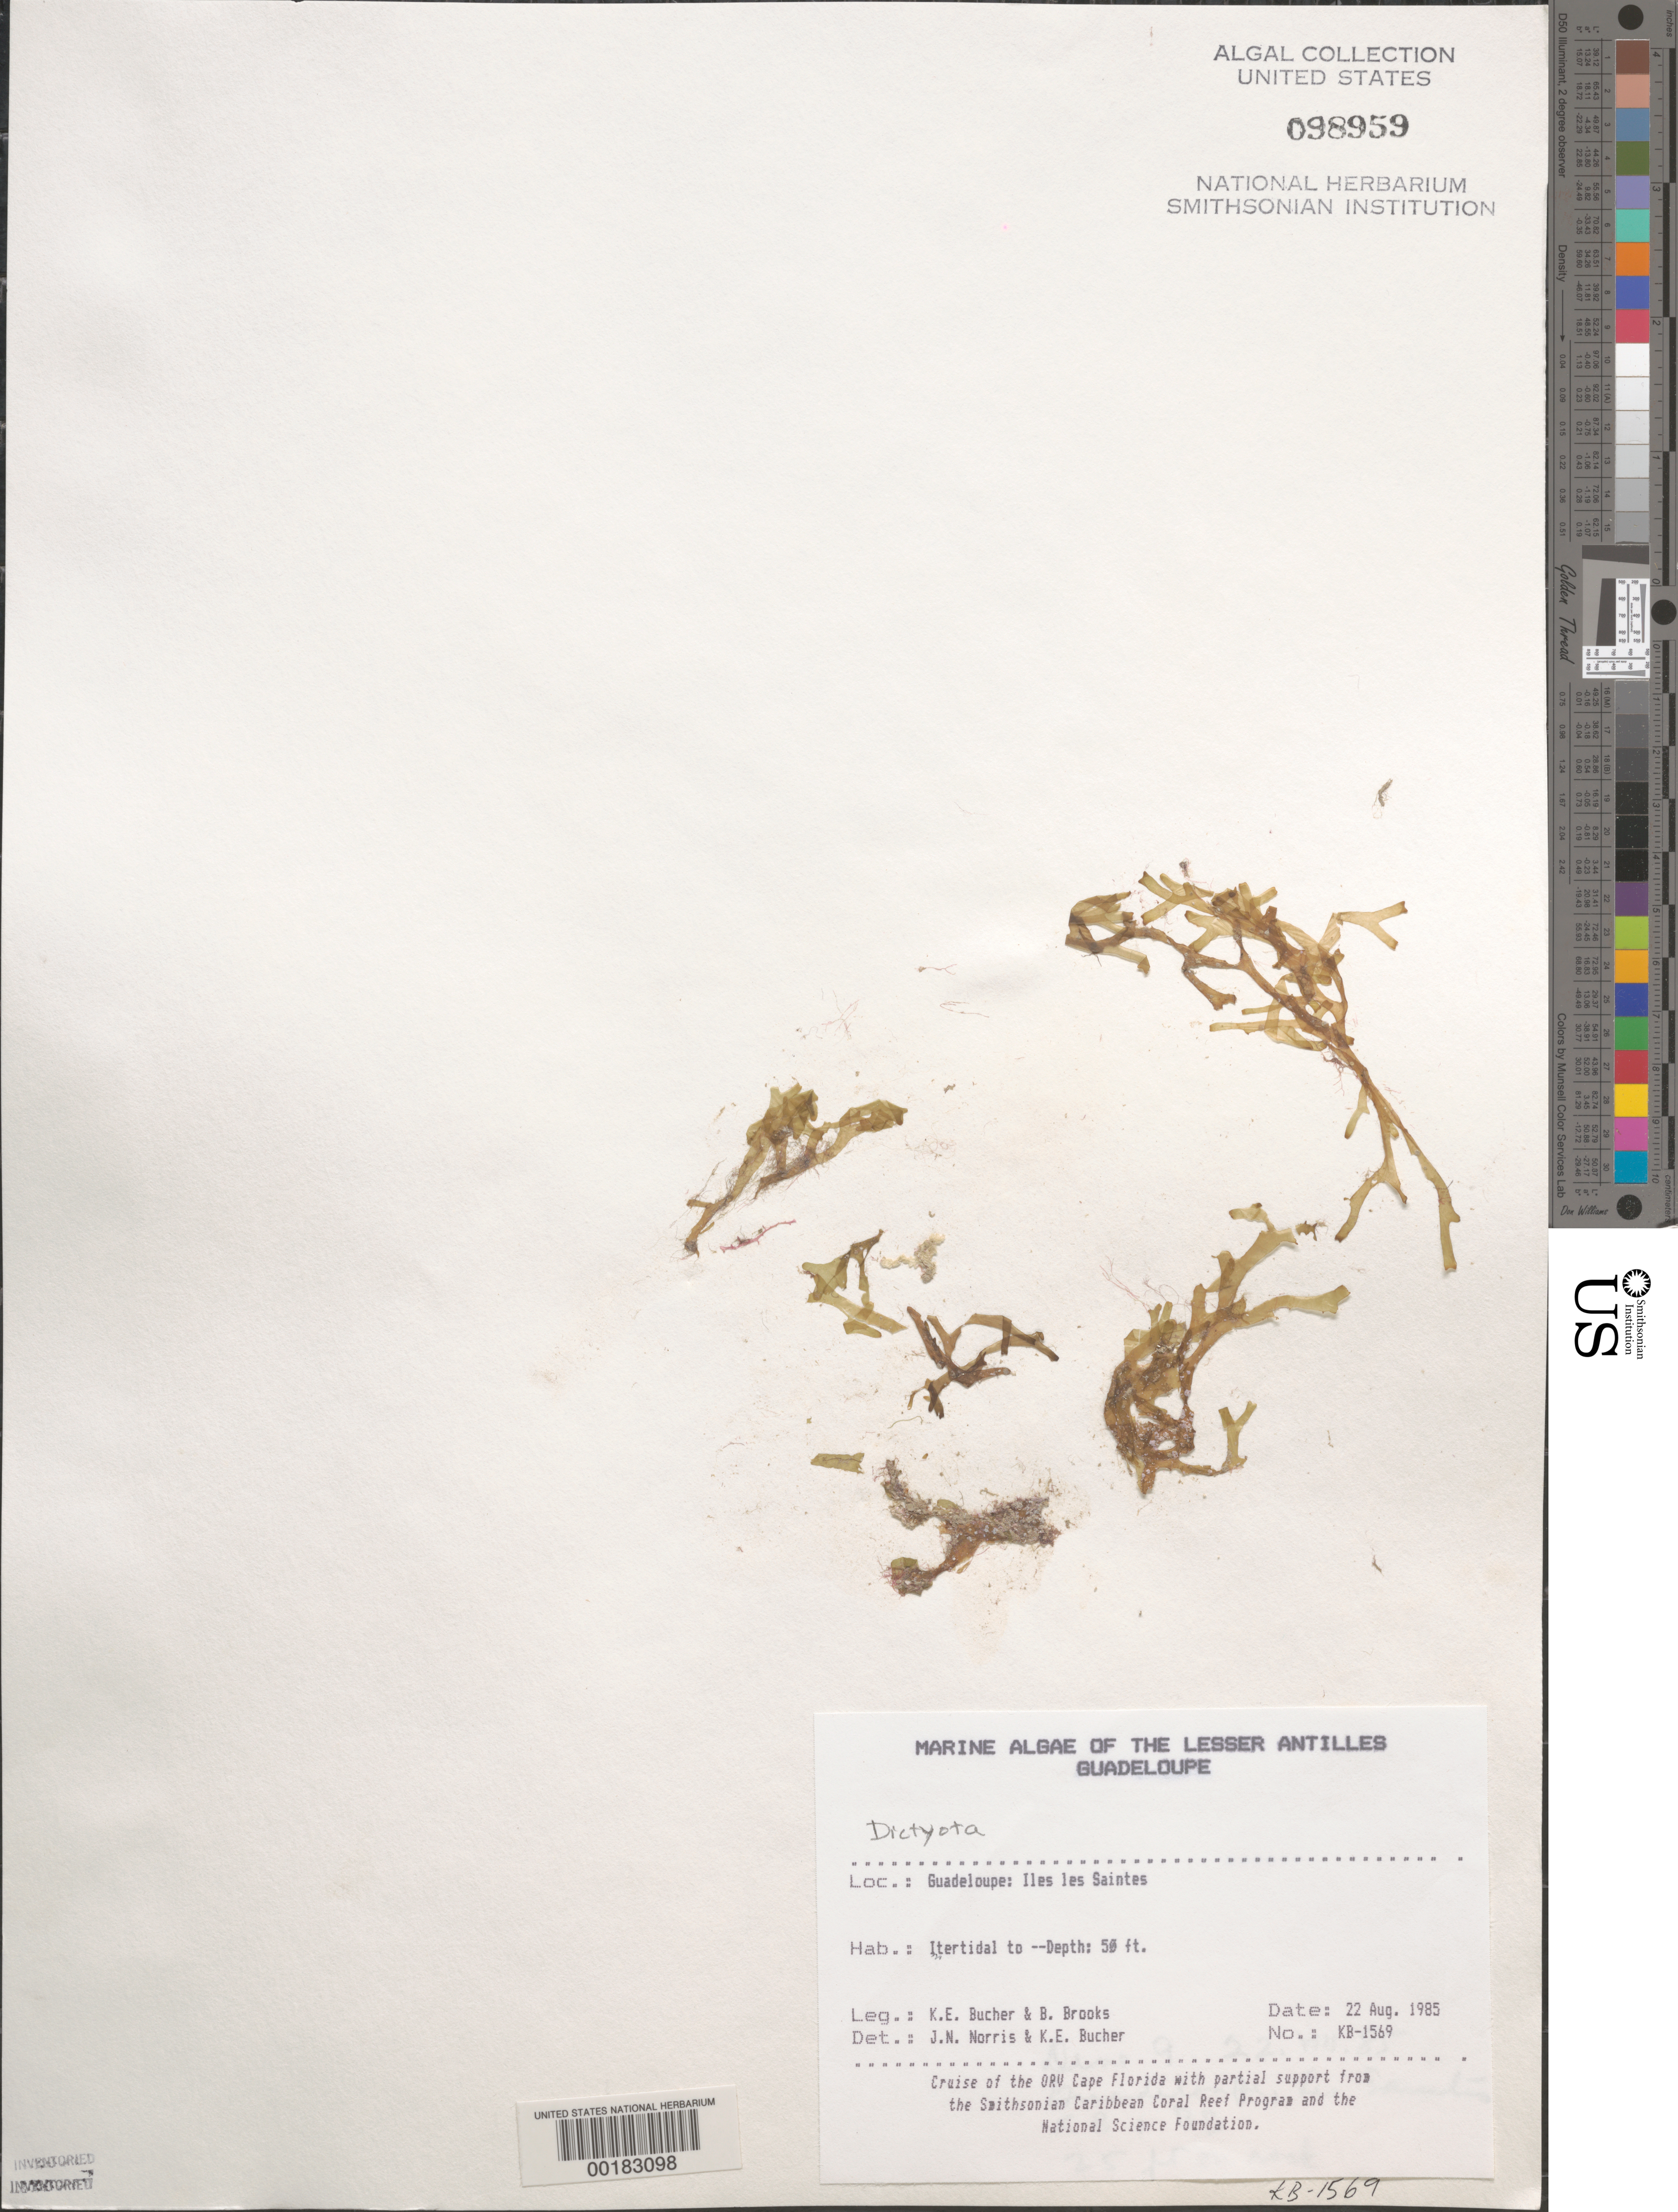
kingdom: Chromista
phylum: Ochrophyta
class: Phaeophyceae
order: Dictyotales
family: Dictyotaceae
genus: Dictyota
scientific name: Dictyota sp.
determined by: Norris, J. N.; Bucher, K. E.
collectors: K. E. Bucher & B. Brooks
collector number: Kb-1569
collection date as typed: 22 Aug 1985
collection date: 1985-08-22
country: Guadeloupe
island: Iles des Saintes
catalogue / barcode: US 98959